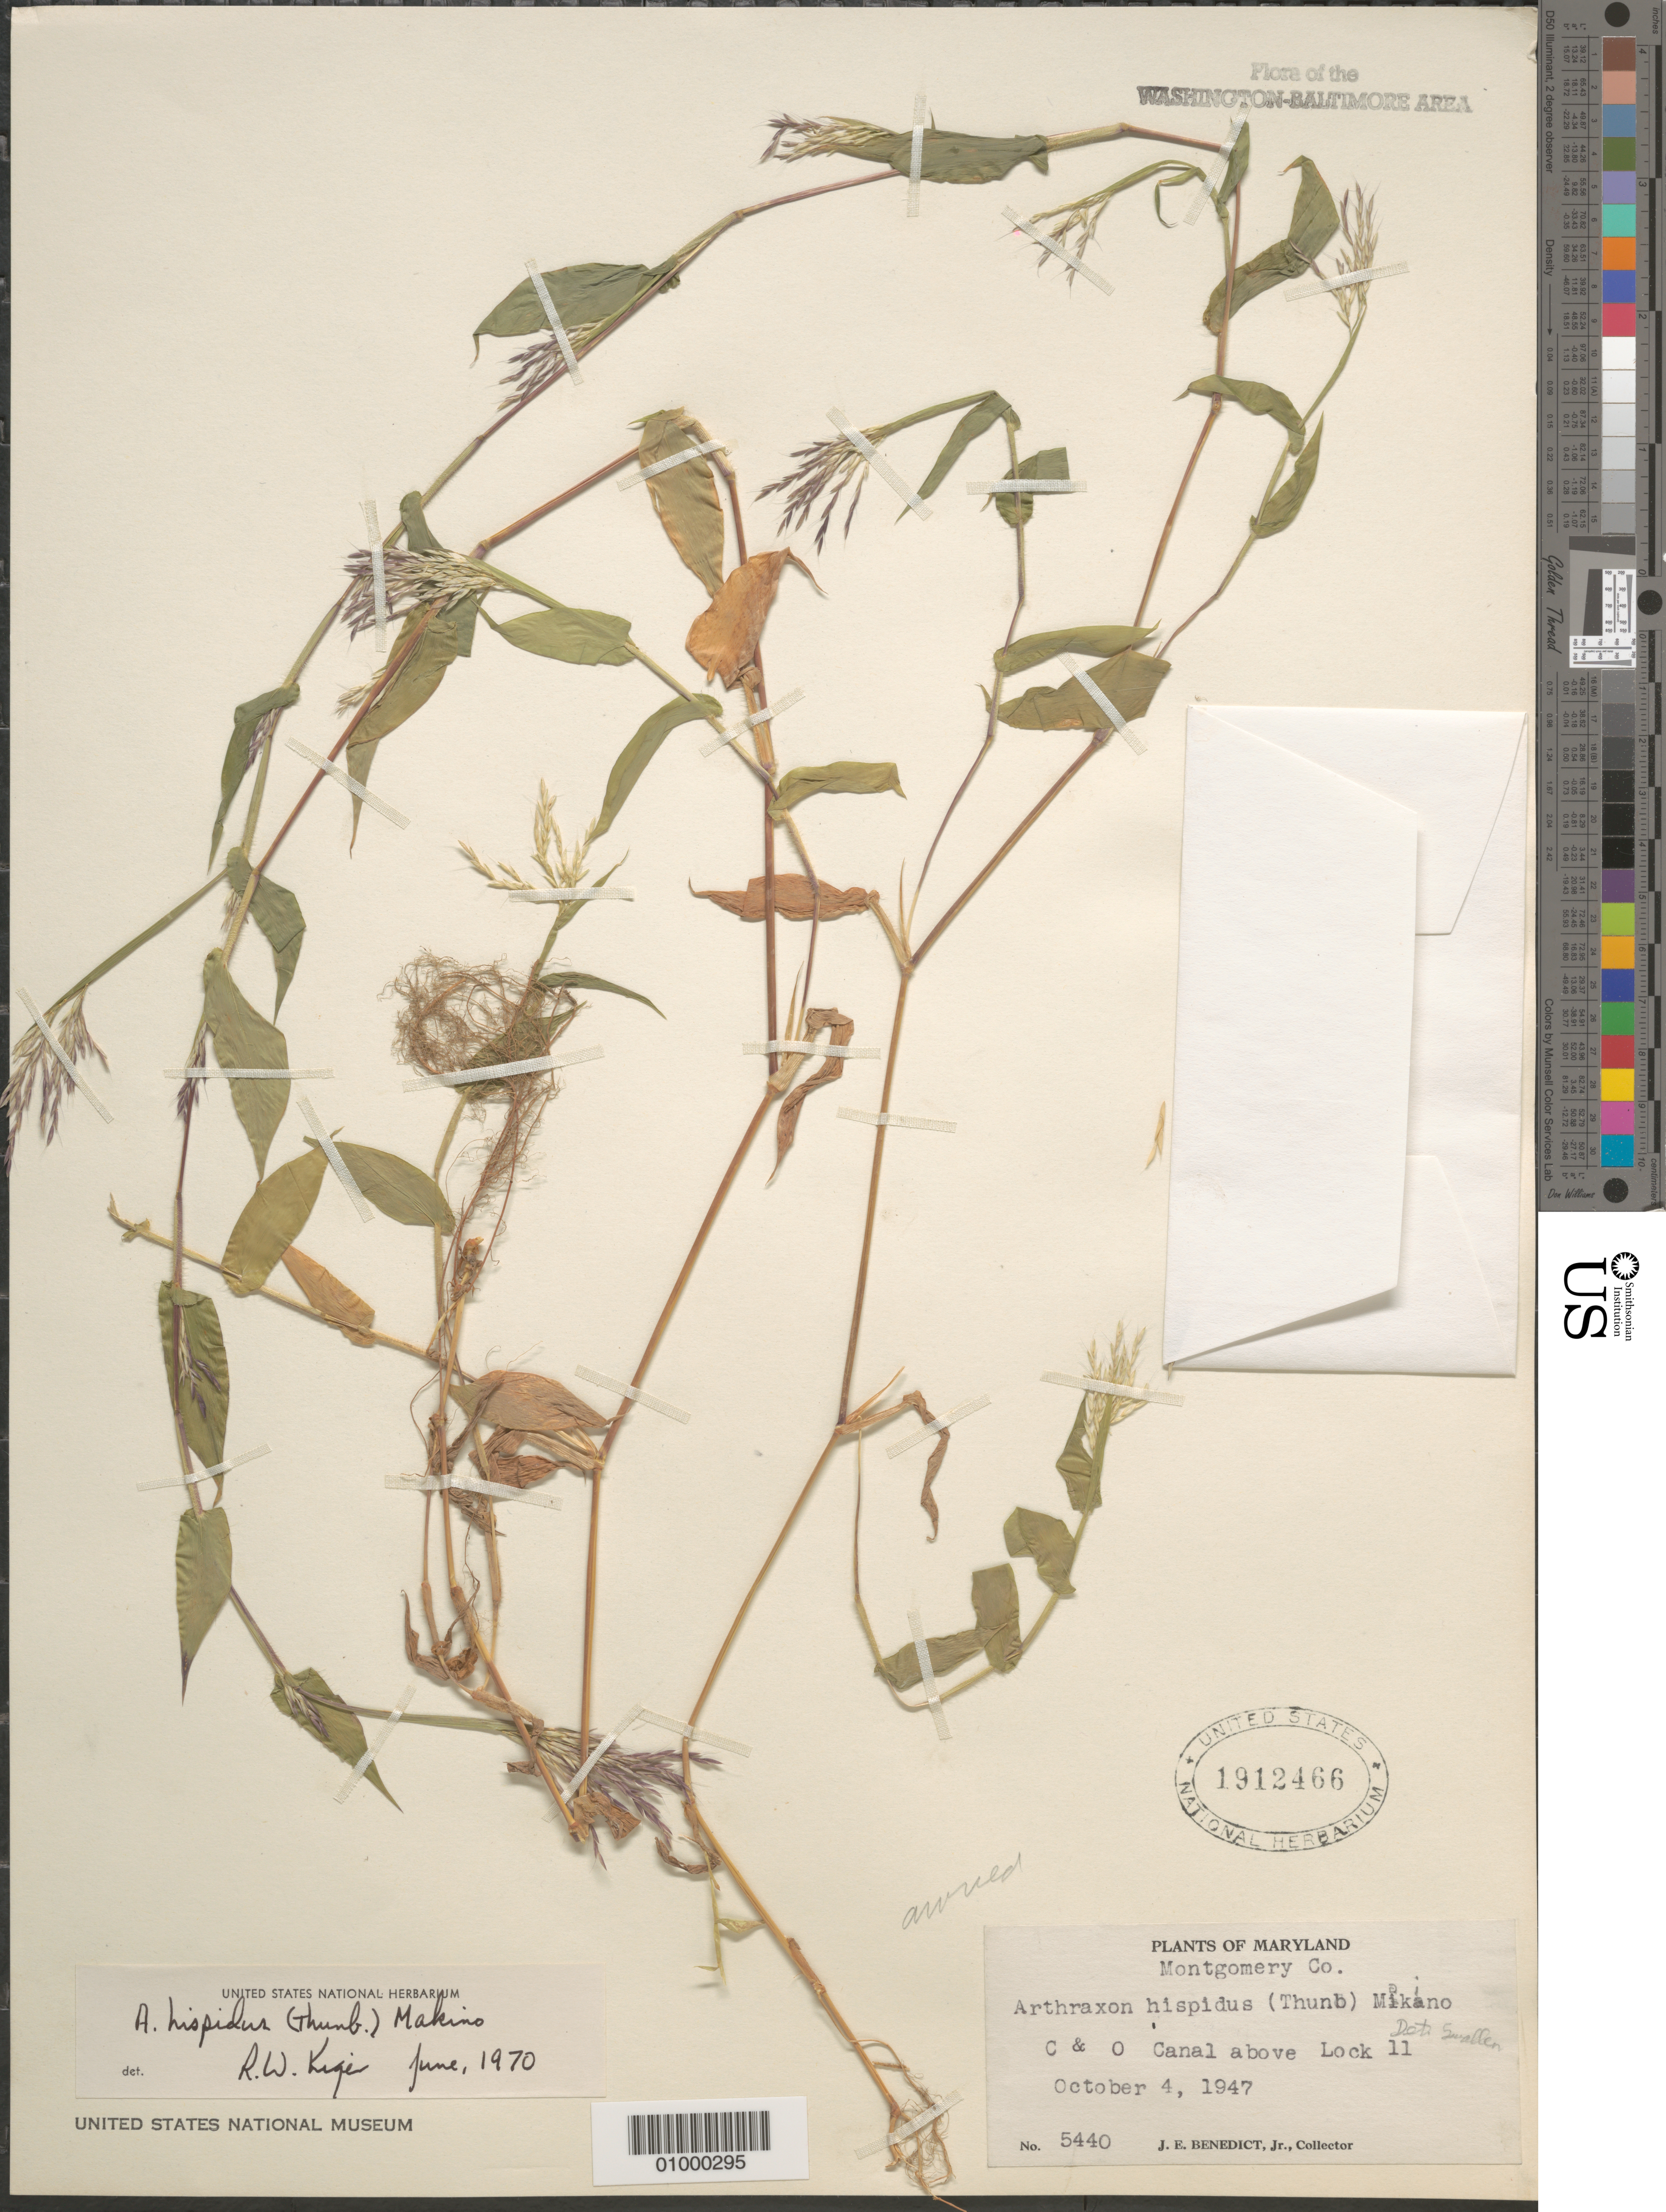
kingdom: Plantae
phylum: Tracheophyta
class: Liliopsida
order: Poales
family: Poaceae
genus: Arthraxon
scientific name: Arthraxon hispidus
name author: (Thunb.) Makino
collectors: J. E. Benedict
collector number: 5440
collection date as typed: October 4, 1947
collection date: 1947-10-04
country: United States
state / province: Maryland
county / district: Montgomery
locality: C&O Canal above Lock 11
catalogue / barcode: US 1912466